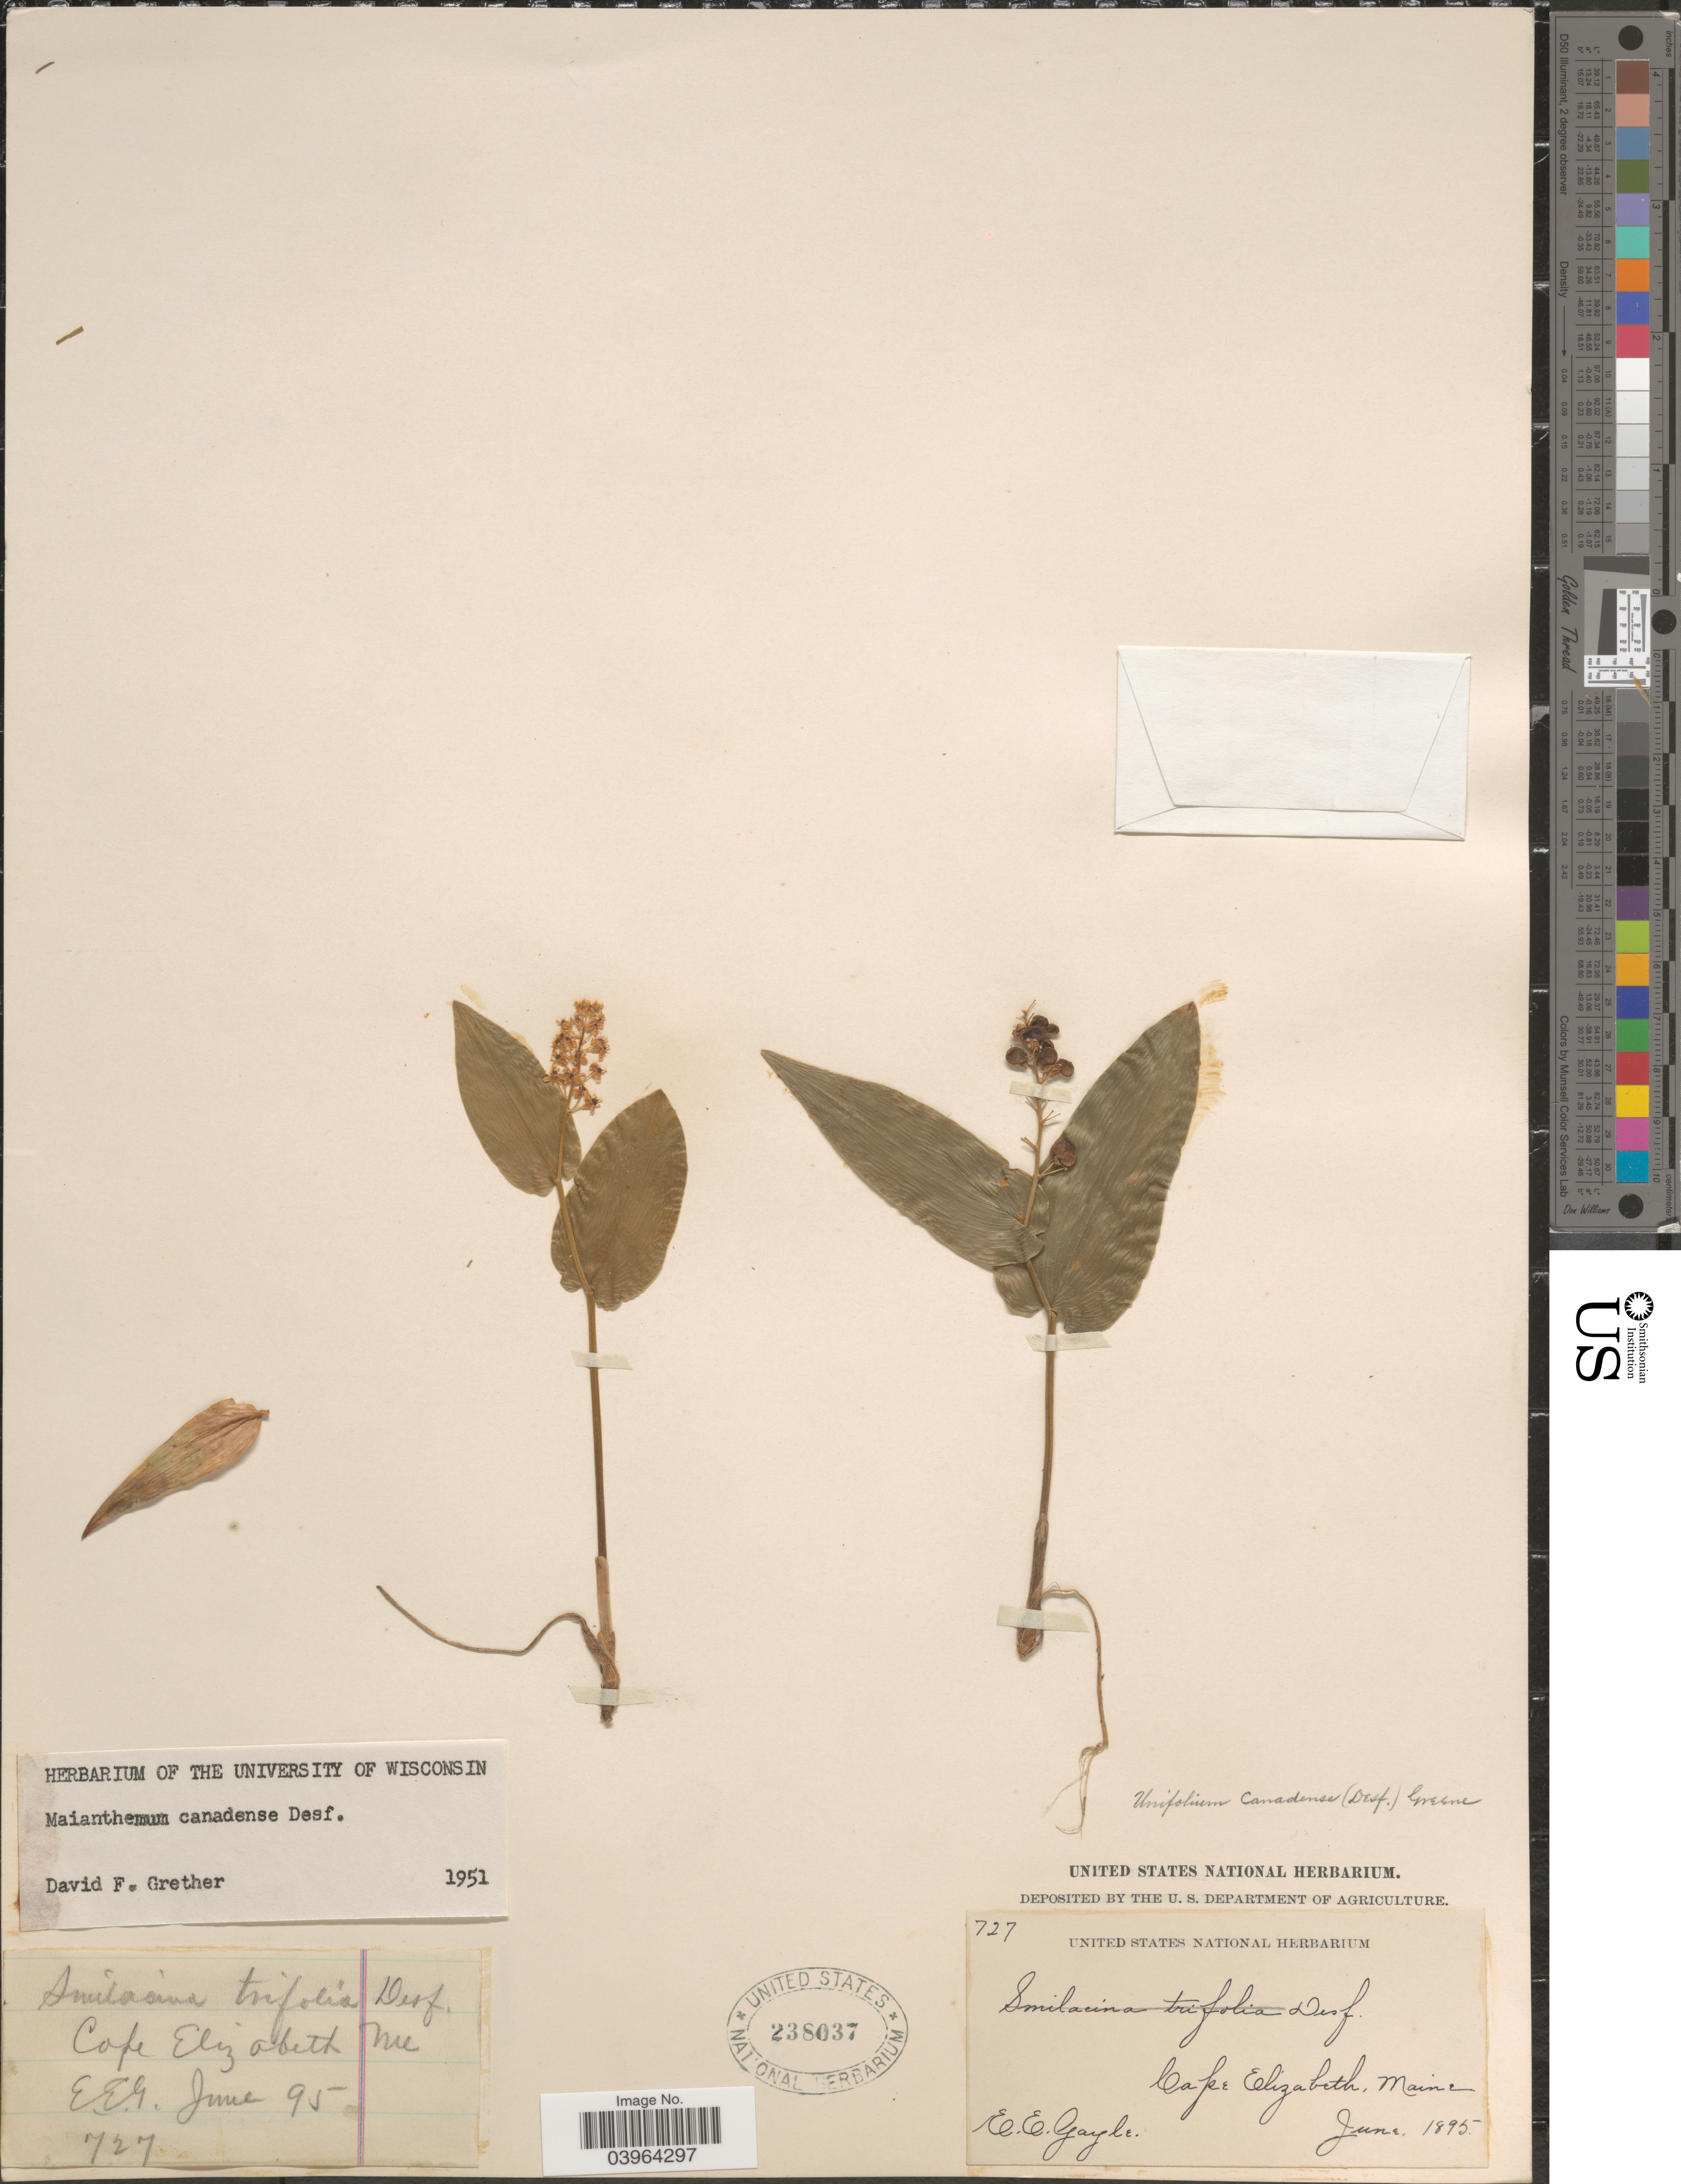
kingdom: Plantae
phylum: Tracheophyta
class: Liliopsida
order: Asparagales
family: Asparagaceae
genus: Maianthemum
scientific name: Maianthemum canadense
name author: Desf.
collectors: E. Gayle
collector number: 727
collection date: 1895-06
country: United States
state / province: Maine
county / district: Cumberland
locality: Cape Elizabeth.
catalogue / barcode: US 238037